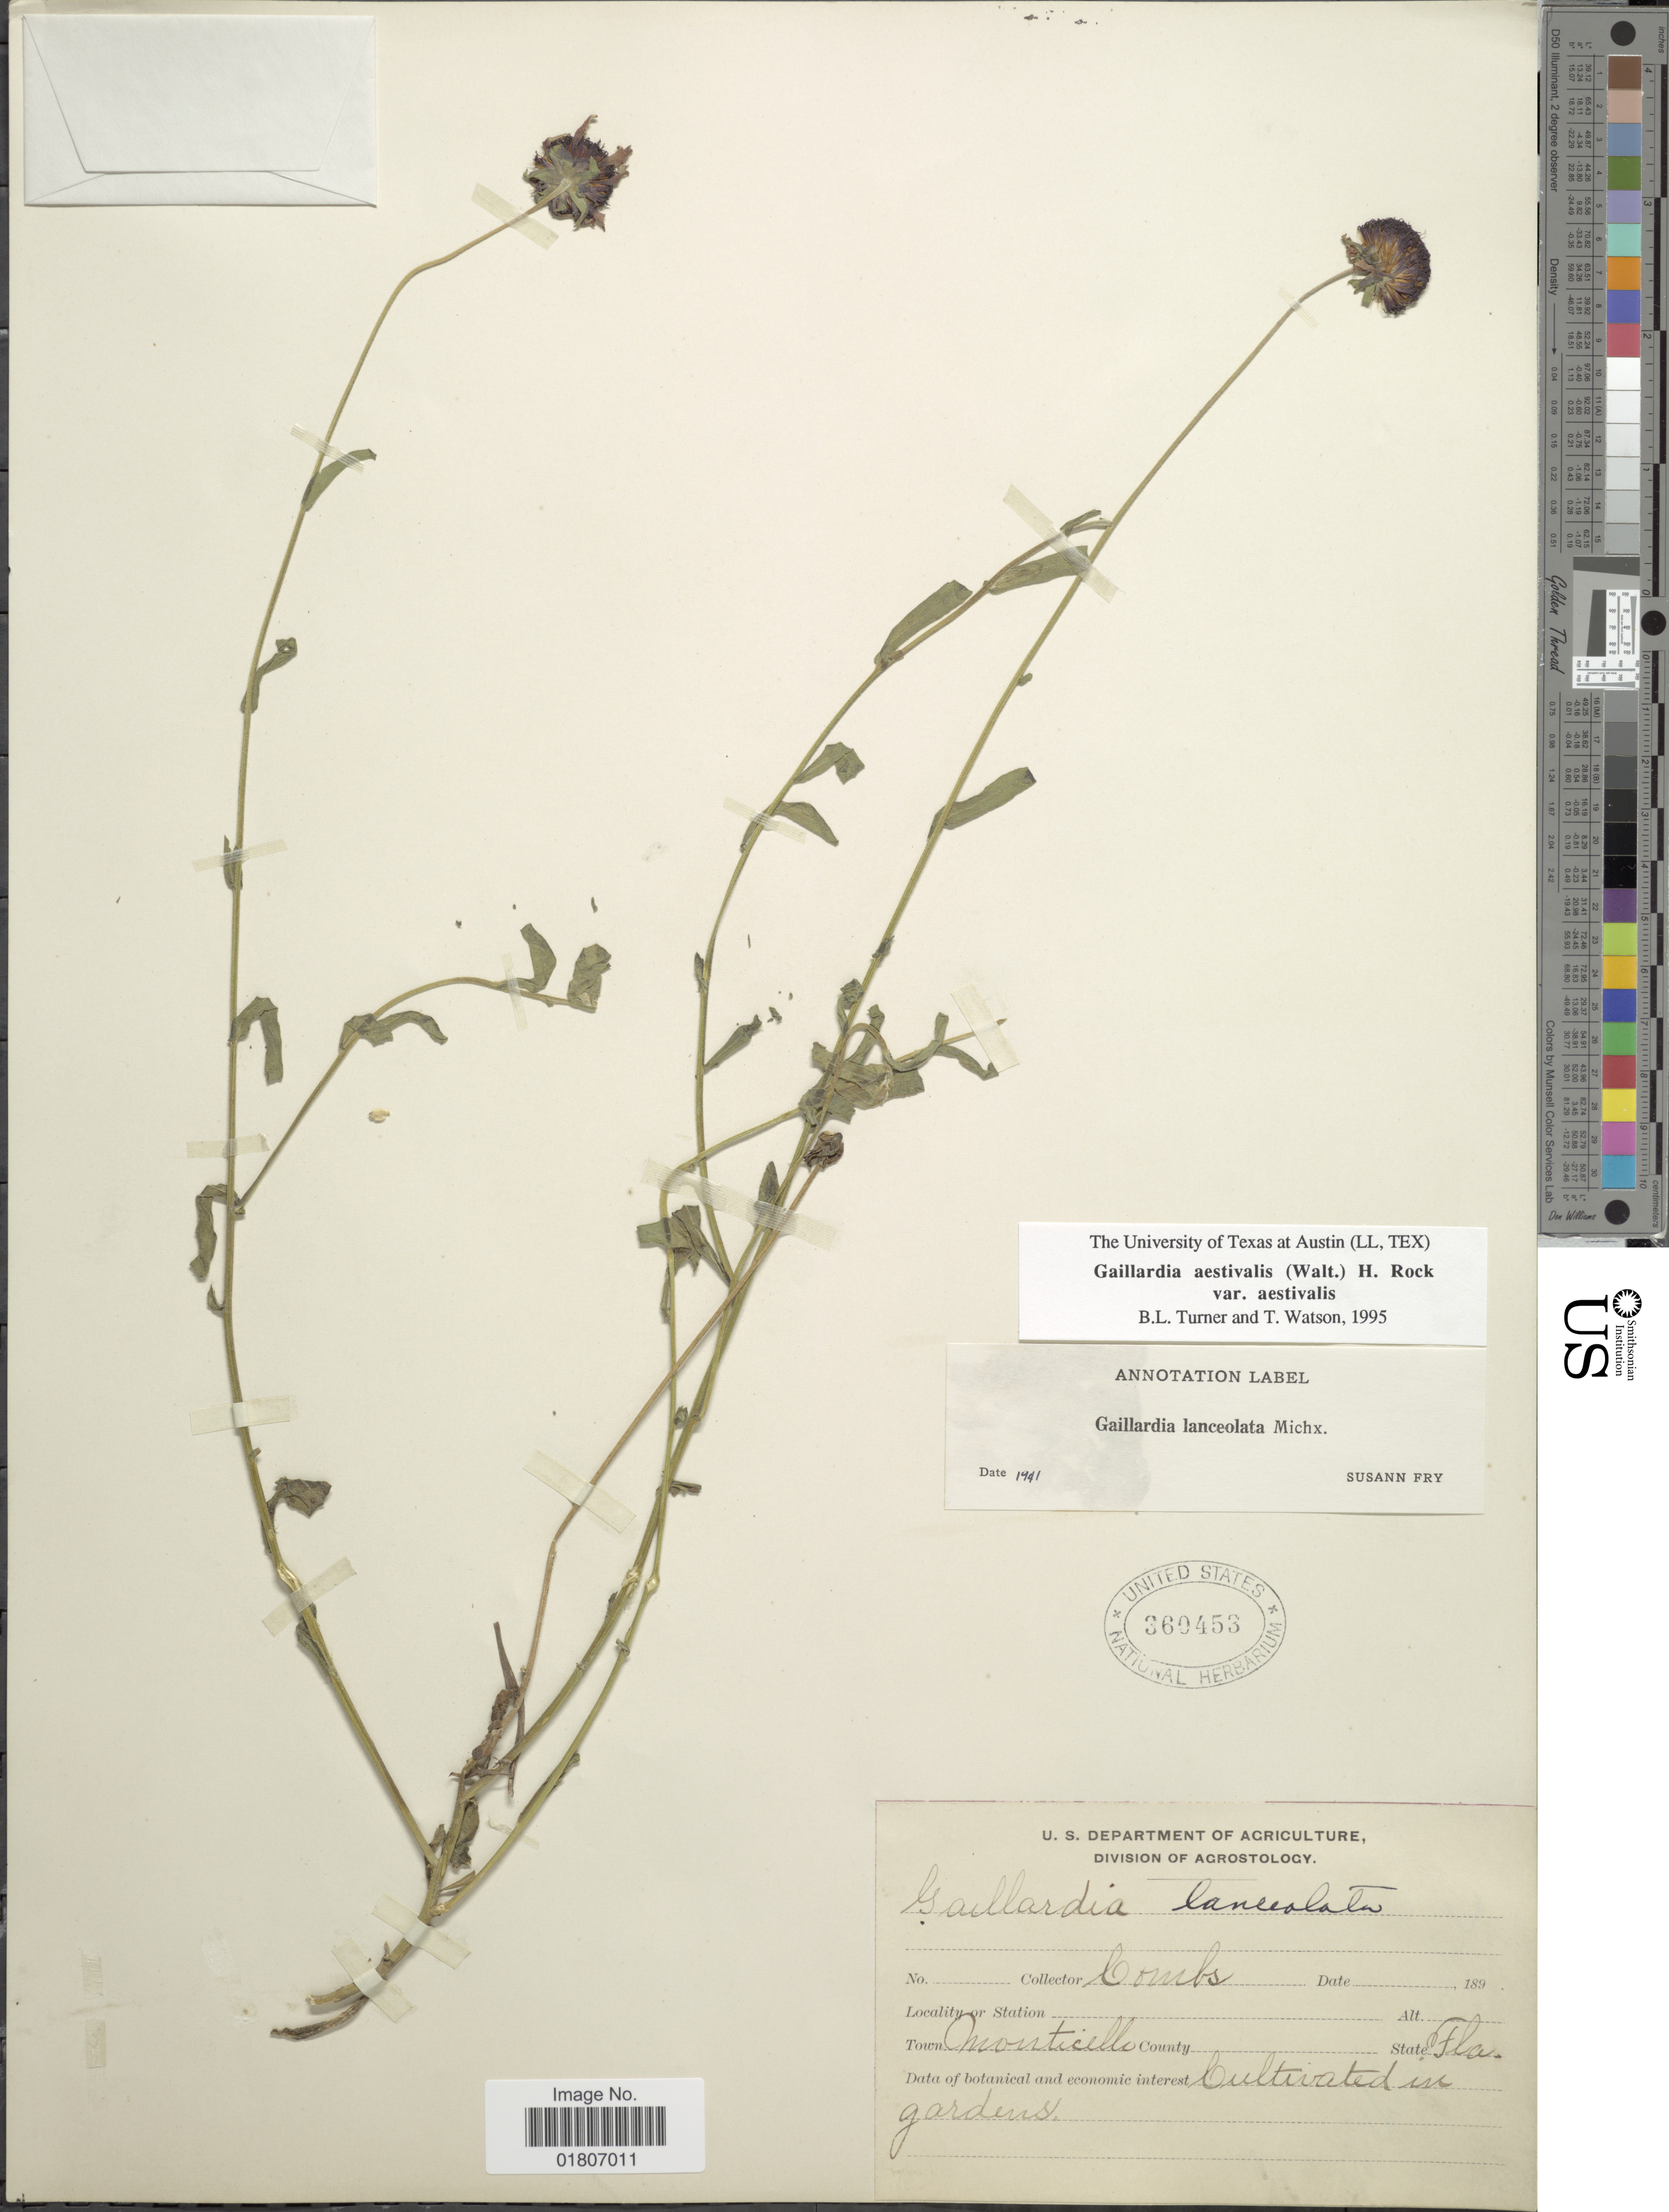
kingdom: Plantae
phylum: Tracheophyta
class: Magnoliopsida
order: Asterales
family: Asteraceae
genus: Gaillardia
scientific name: Gaillardia aestivalis var. aestivalis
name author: (Walter) H. Rock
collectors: -. Combs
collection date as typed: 189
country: United States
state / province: Florida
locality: Monticello, gardens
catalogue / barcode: US 369453